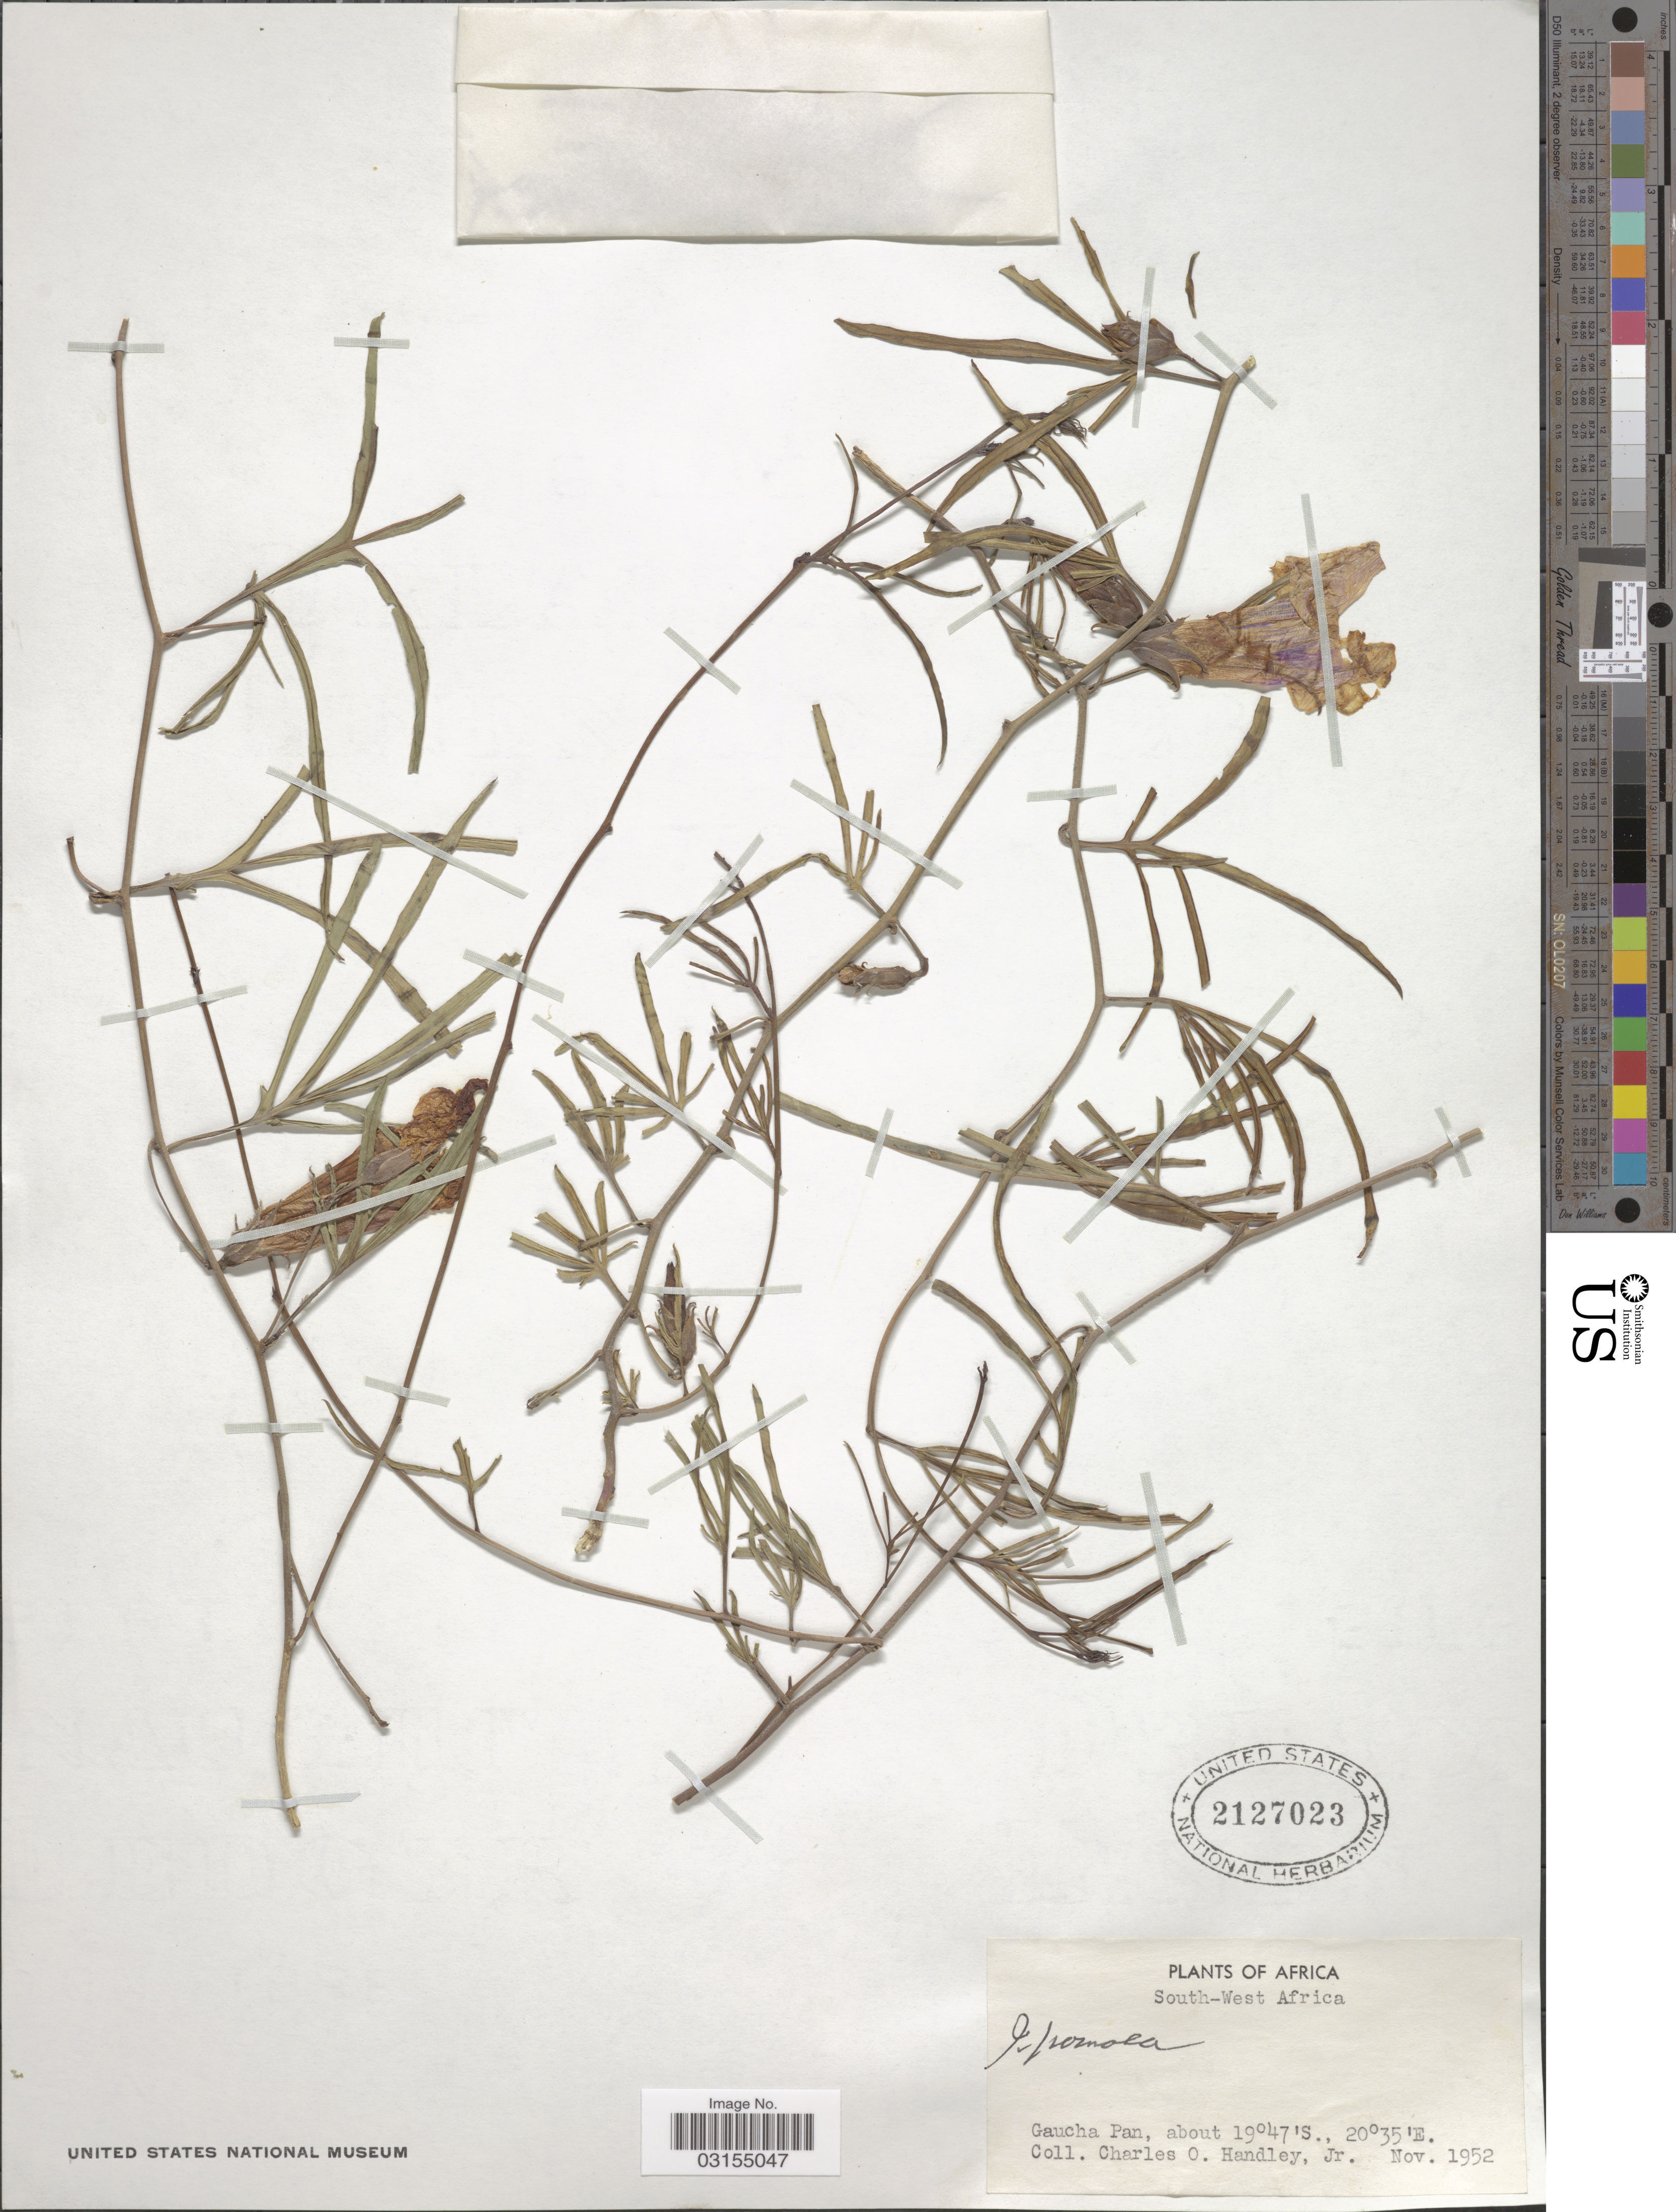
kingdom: Plantae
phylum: Tracheophyta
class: Magnoliopsida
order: Solanales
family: Convolvulaceae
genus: Ipomoea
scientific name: Ipomoea bolusiana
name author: Schinz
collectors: C. Handley Jr.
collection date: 1952-11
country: Namibia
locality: South-West Africa. Gaucha Pan.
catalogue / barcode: US 2127023